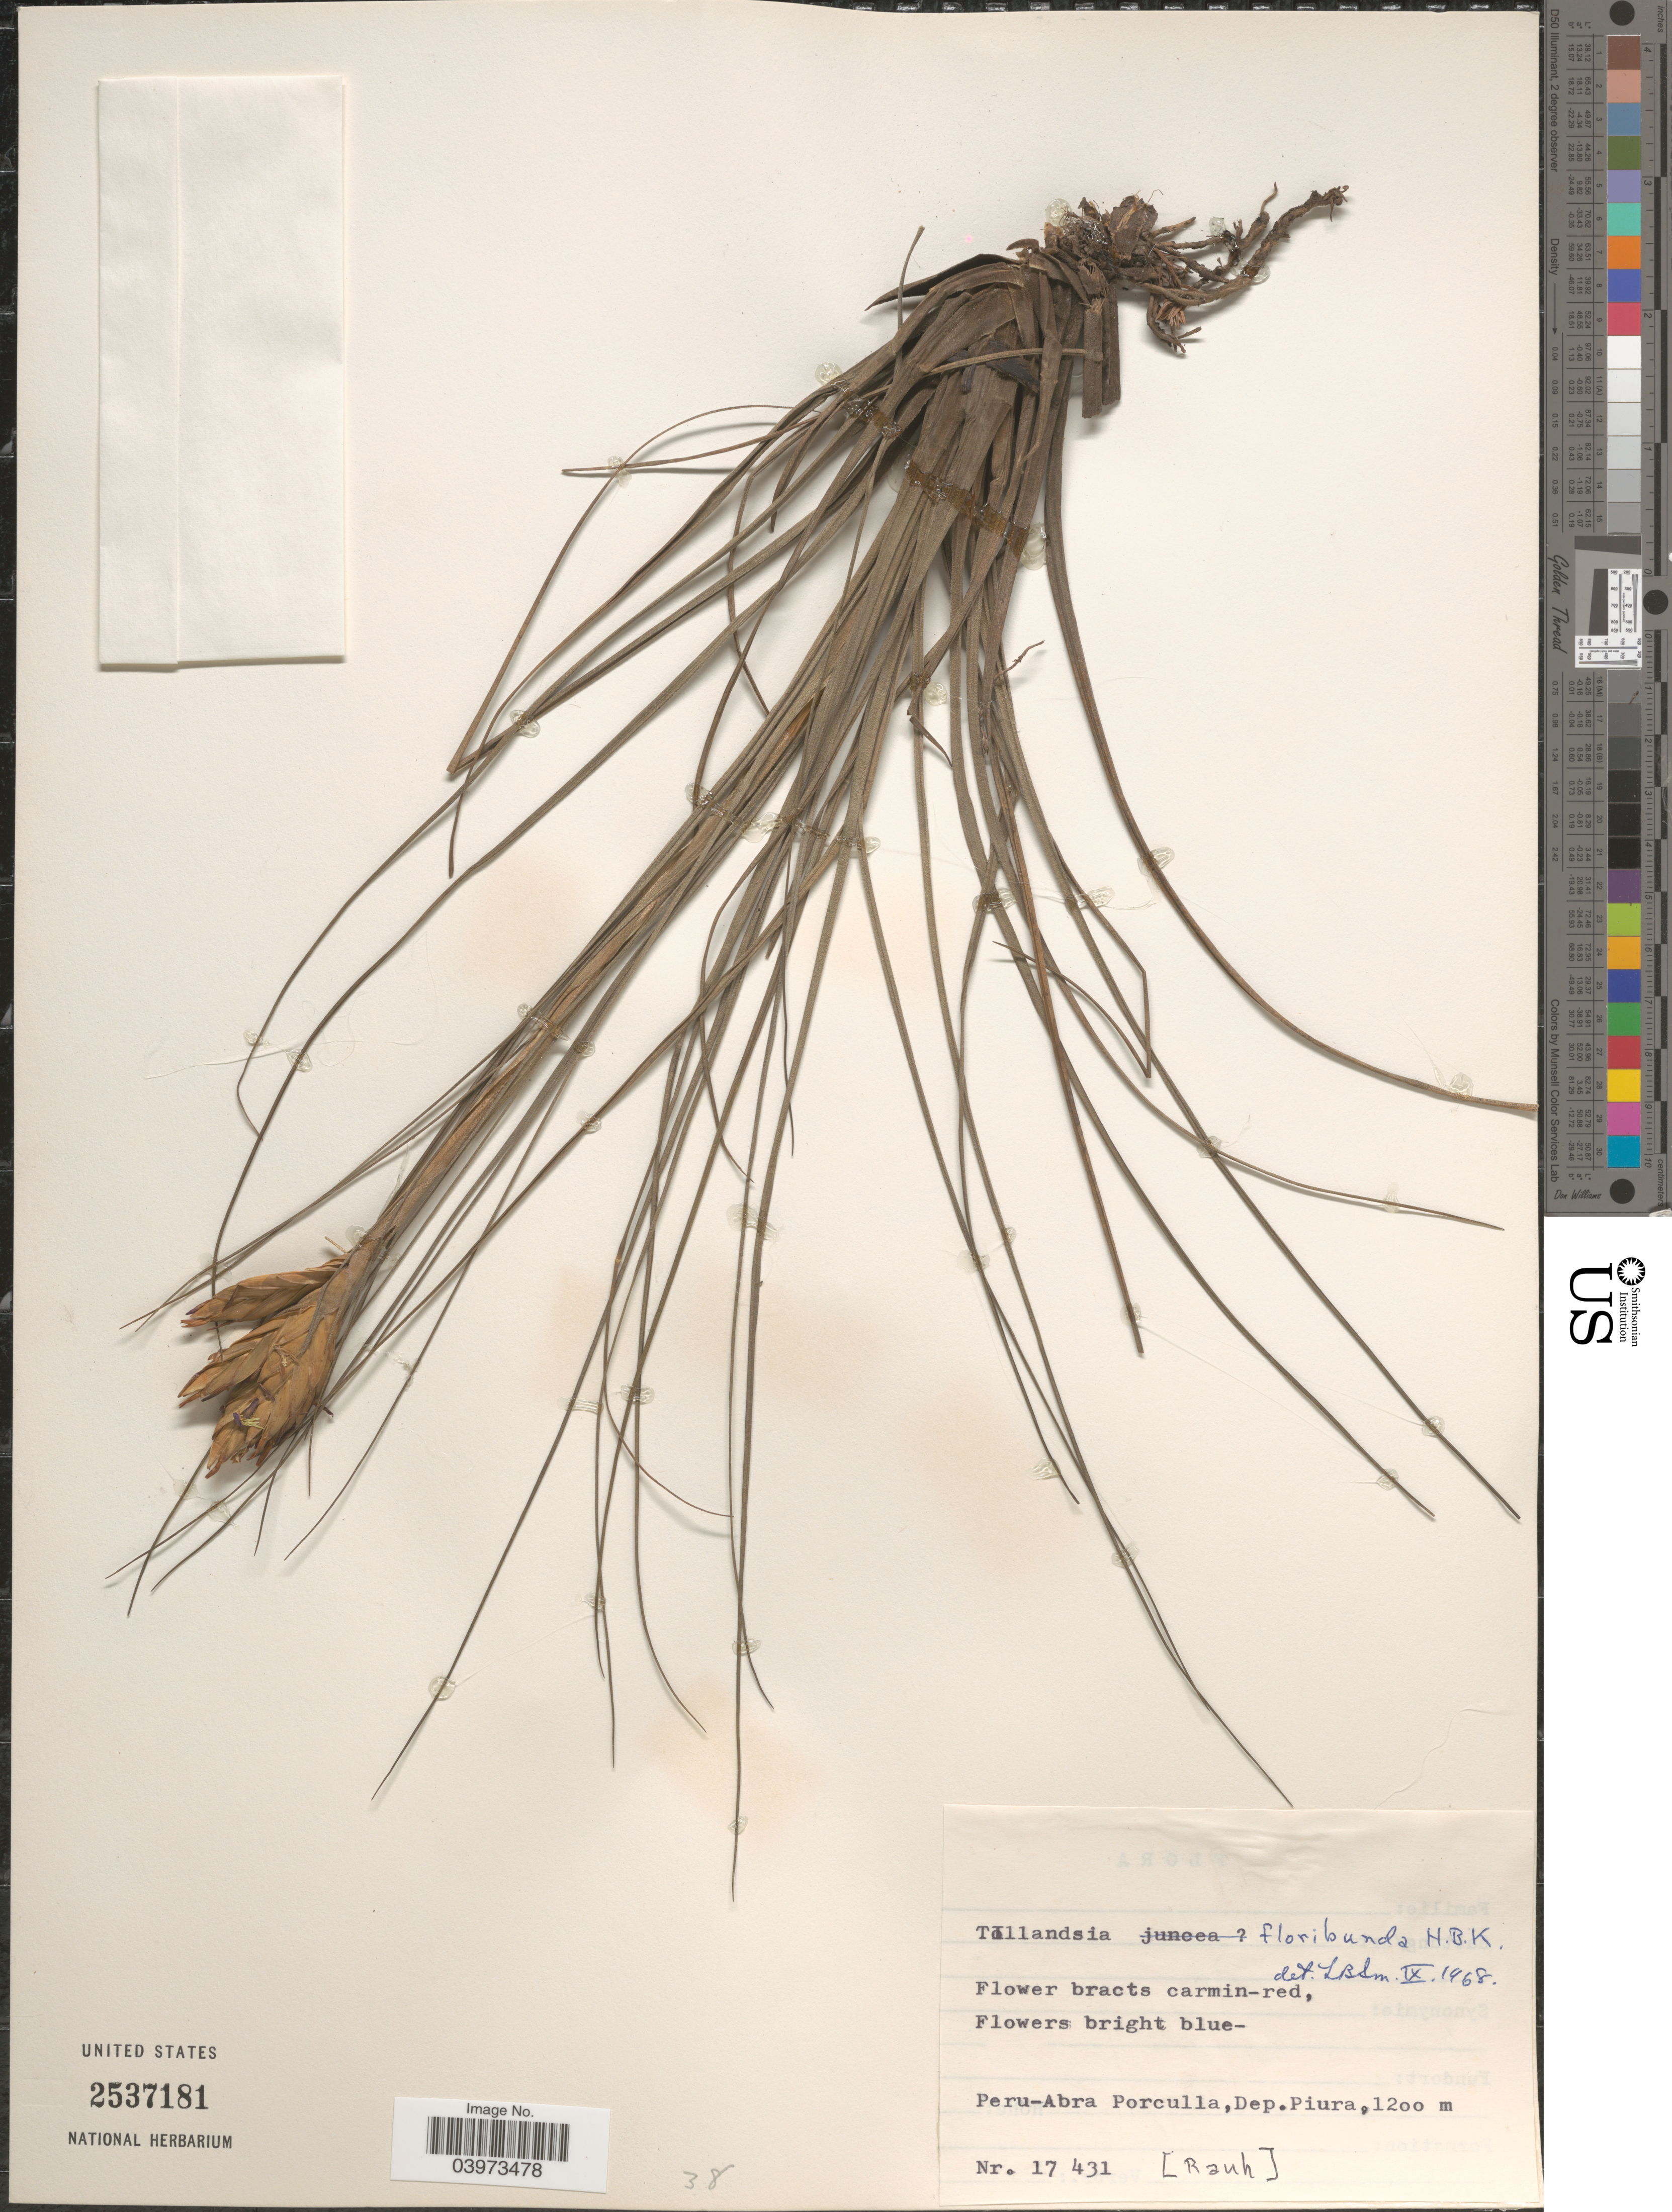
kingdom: Plantae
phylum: Tracheophyta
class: Liliopsida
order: Poales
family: Bromeliaceae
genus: Tillandsia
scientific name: Tillandsia floribunda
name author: Kunth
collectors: -. Rauh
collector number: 17431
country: Peru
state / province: Piura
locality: Peru-Abra Porculla, Dep. Piura.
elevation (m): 1200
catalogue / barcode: US 2537181